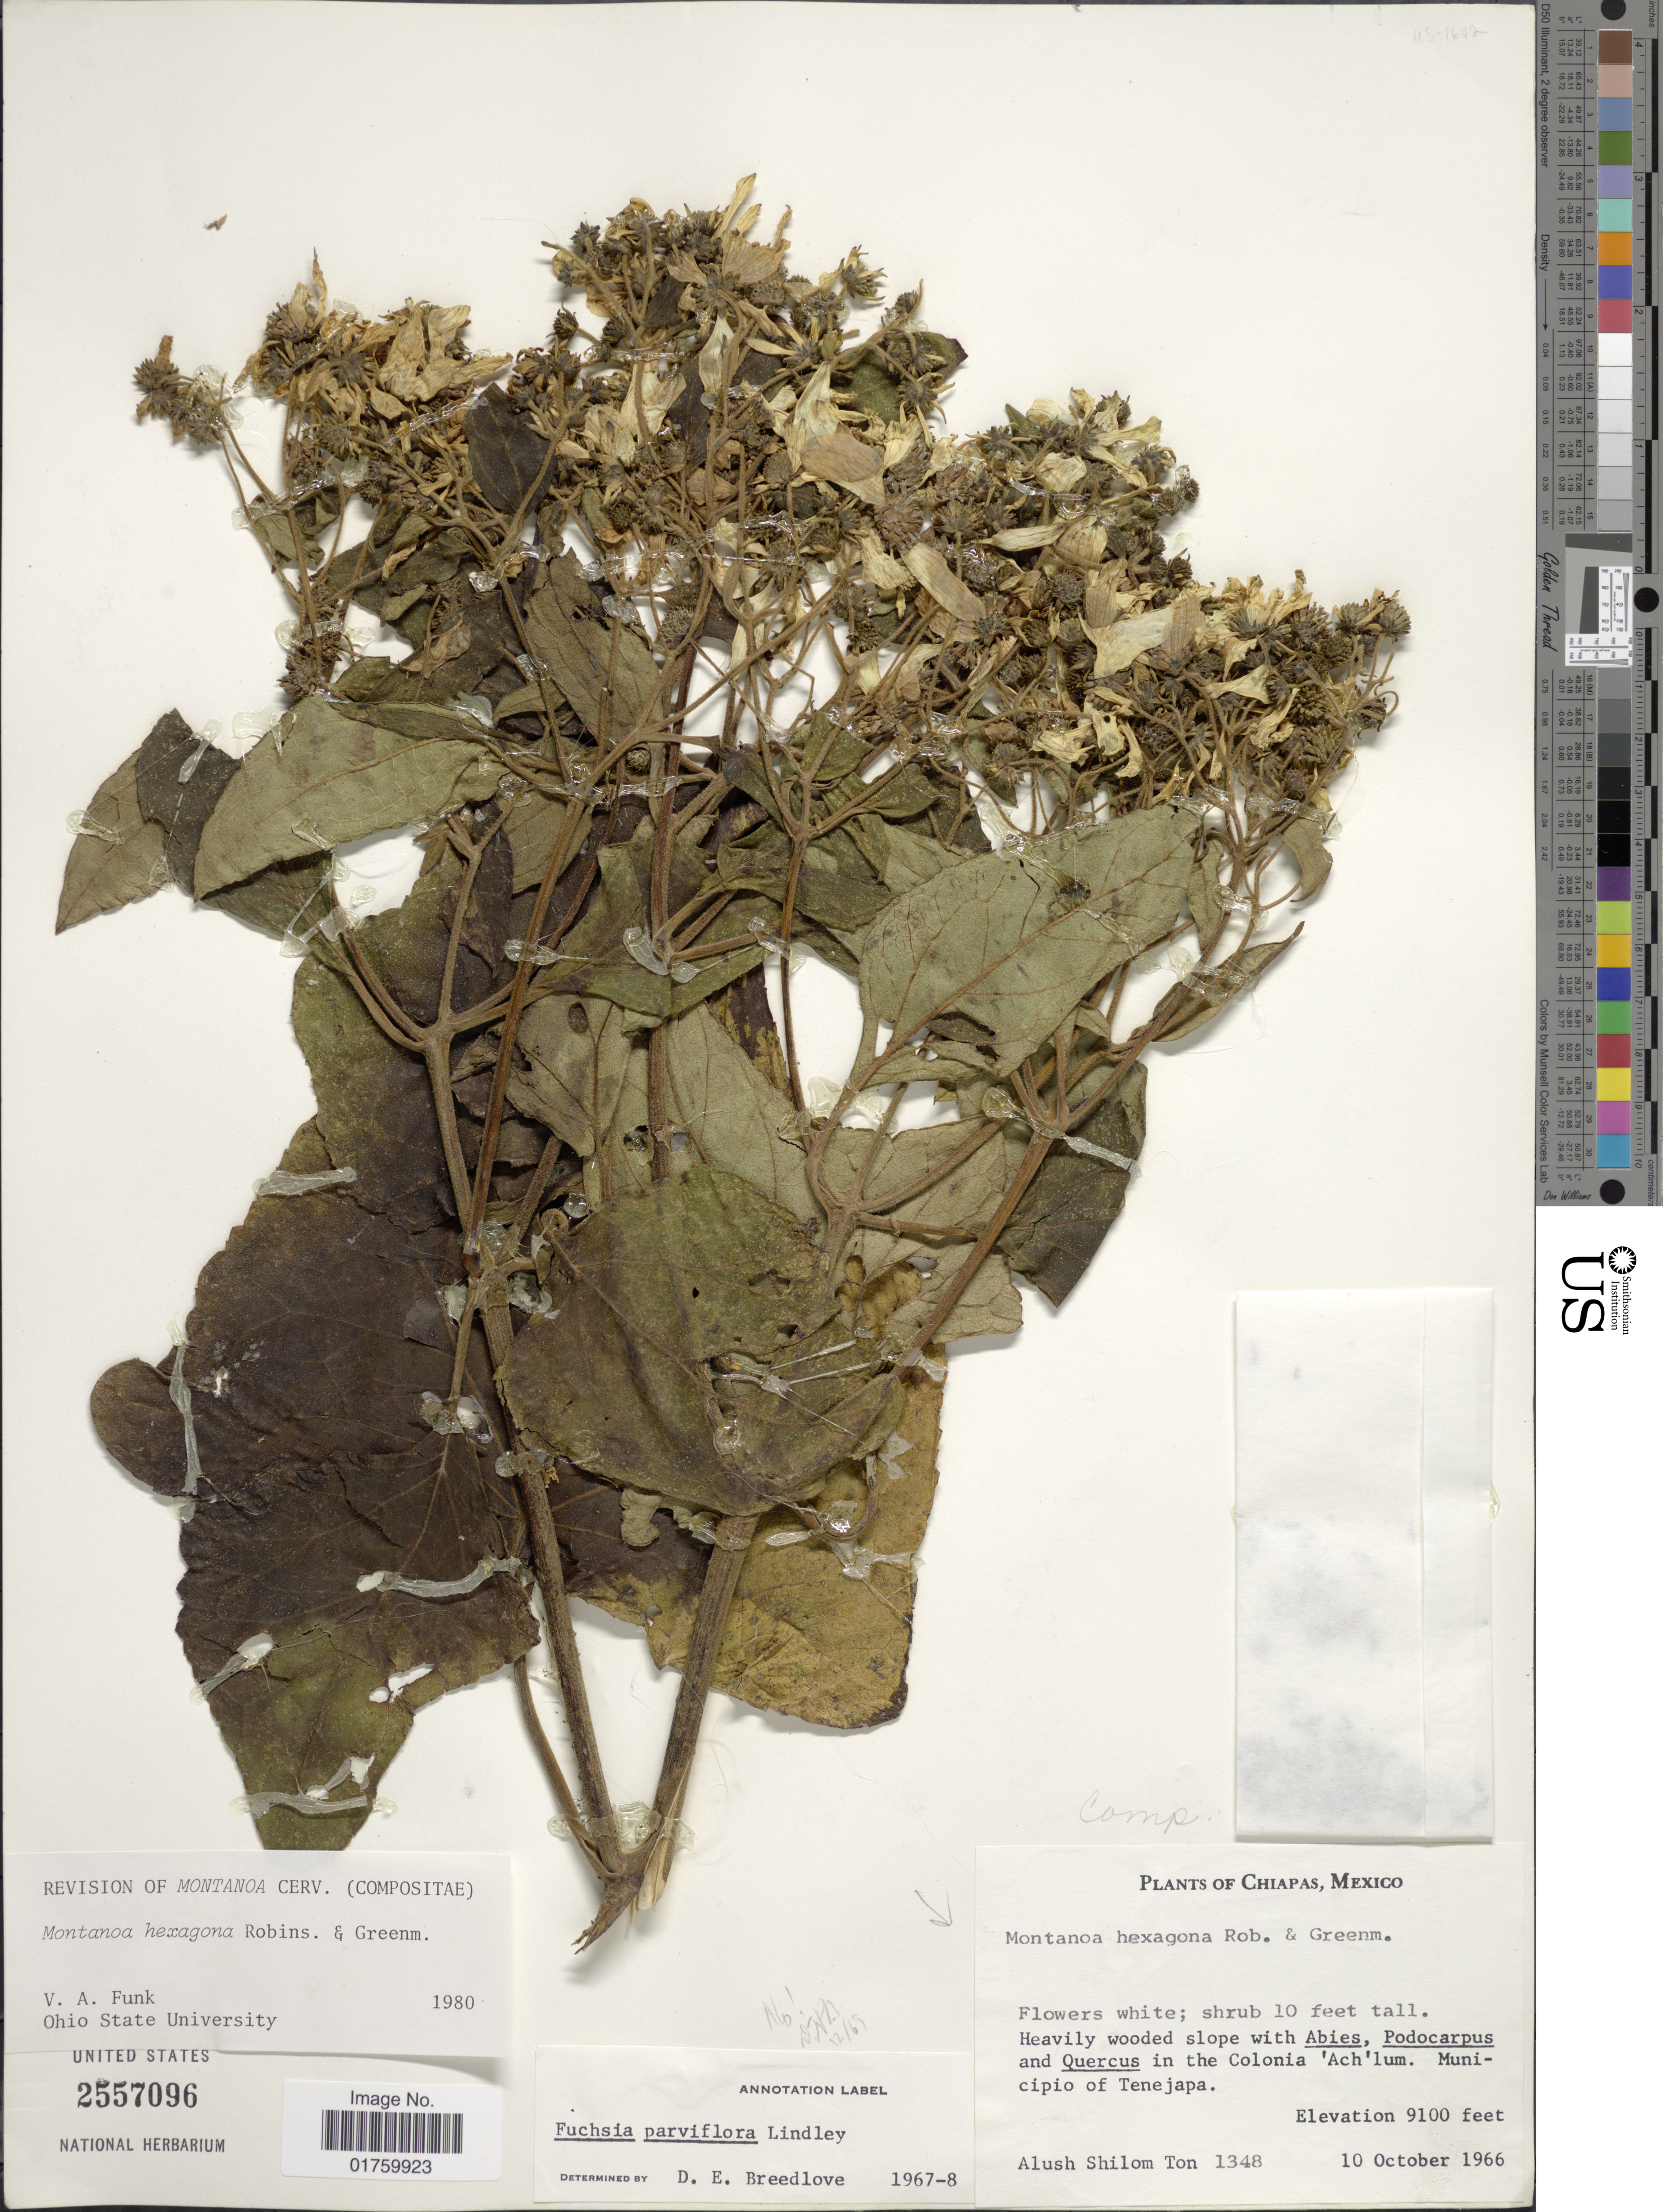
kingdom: Plantae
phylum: Tracheophyta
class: Magnoliopsida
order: Asterales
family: Asteraceae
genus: Montanoa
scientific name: Montanoa hexagona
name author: B.L. Rob. & Greenm.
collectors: A. M. Ton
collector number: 1348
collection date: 1966-10-10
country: Mexico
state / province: Chiapas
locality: Heavily wooded slope in the Colonia 'Ach'lum, Municipio of Tenejapa.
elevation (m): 2774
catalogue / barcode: US 2557096